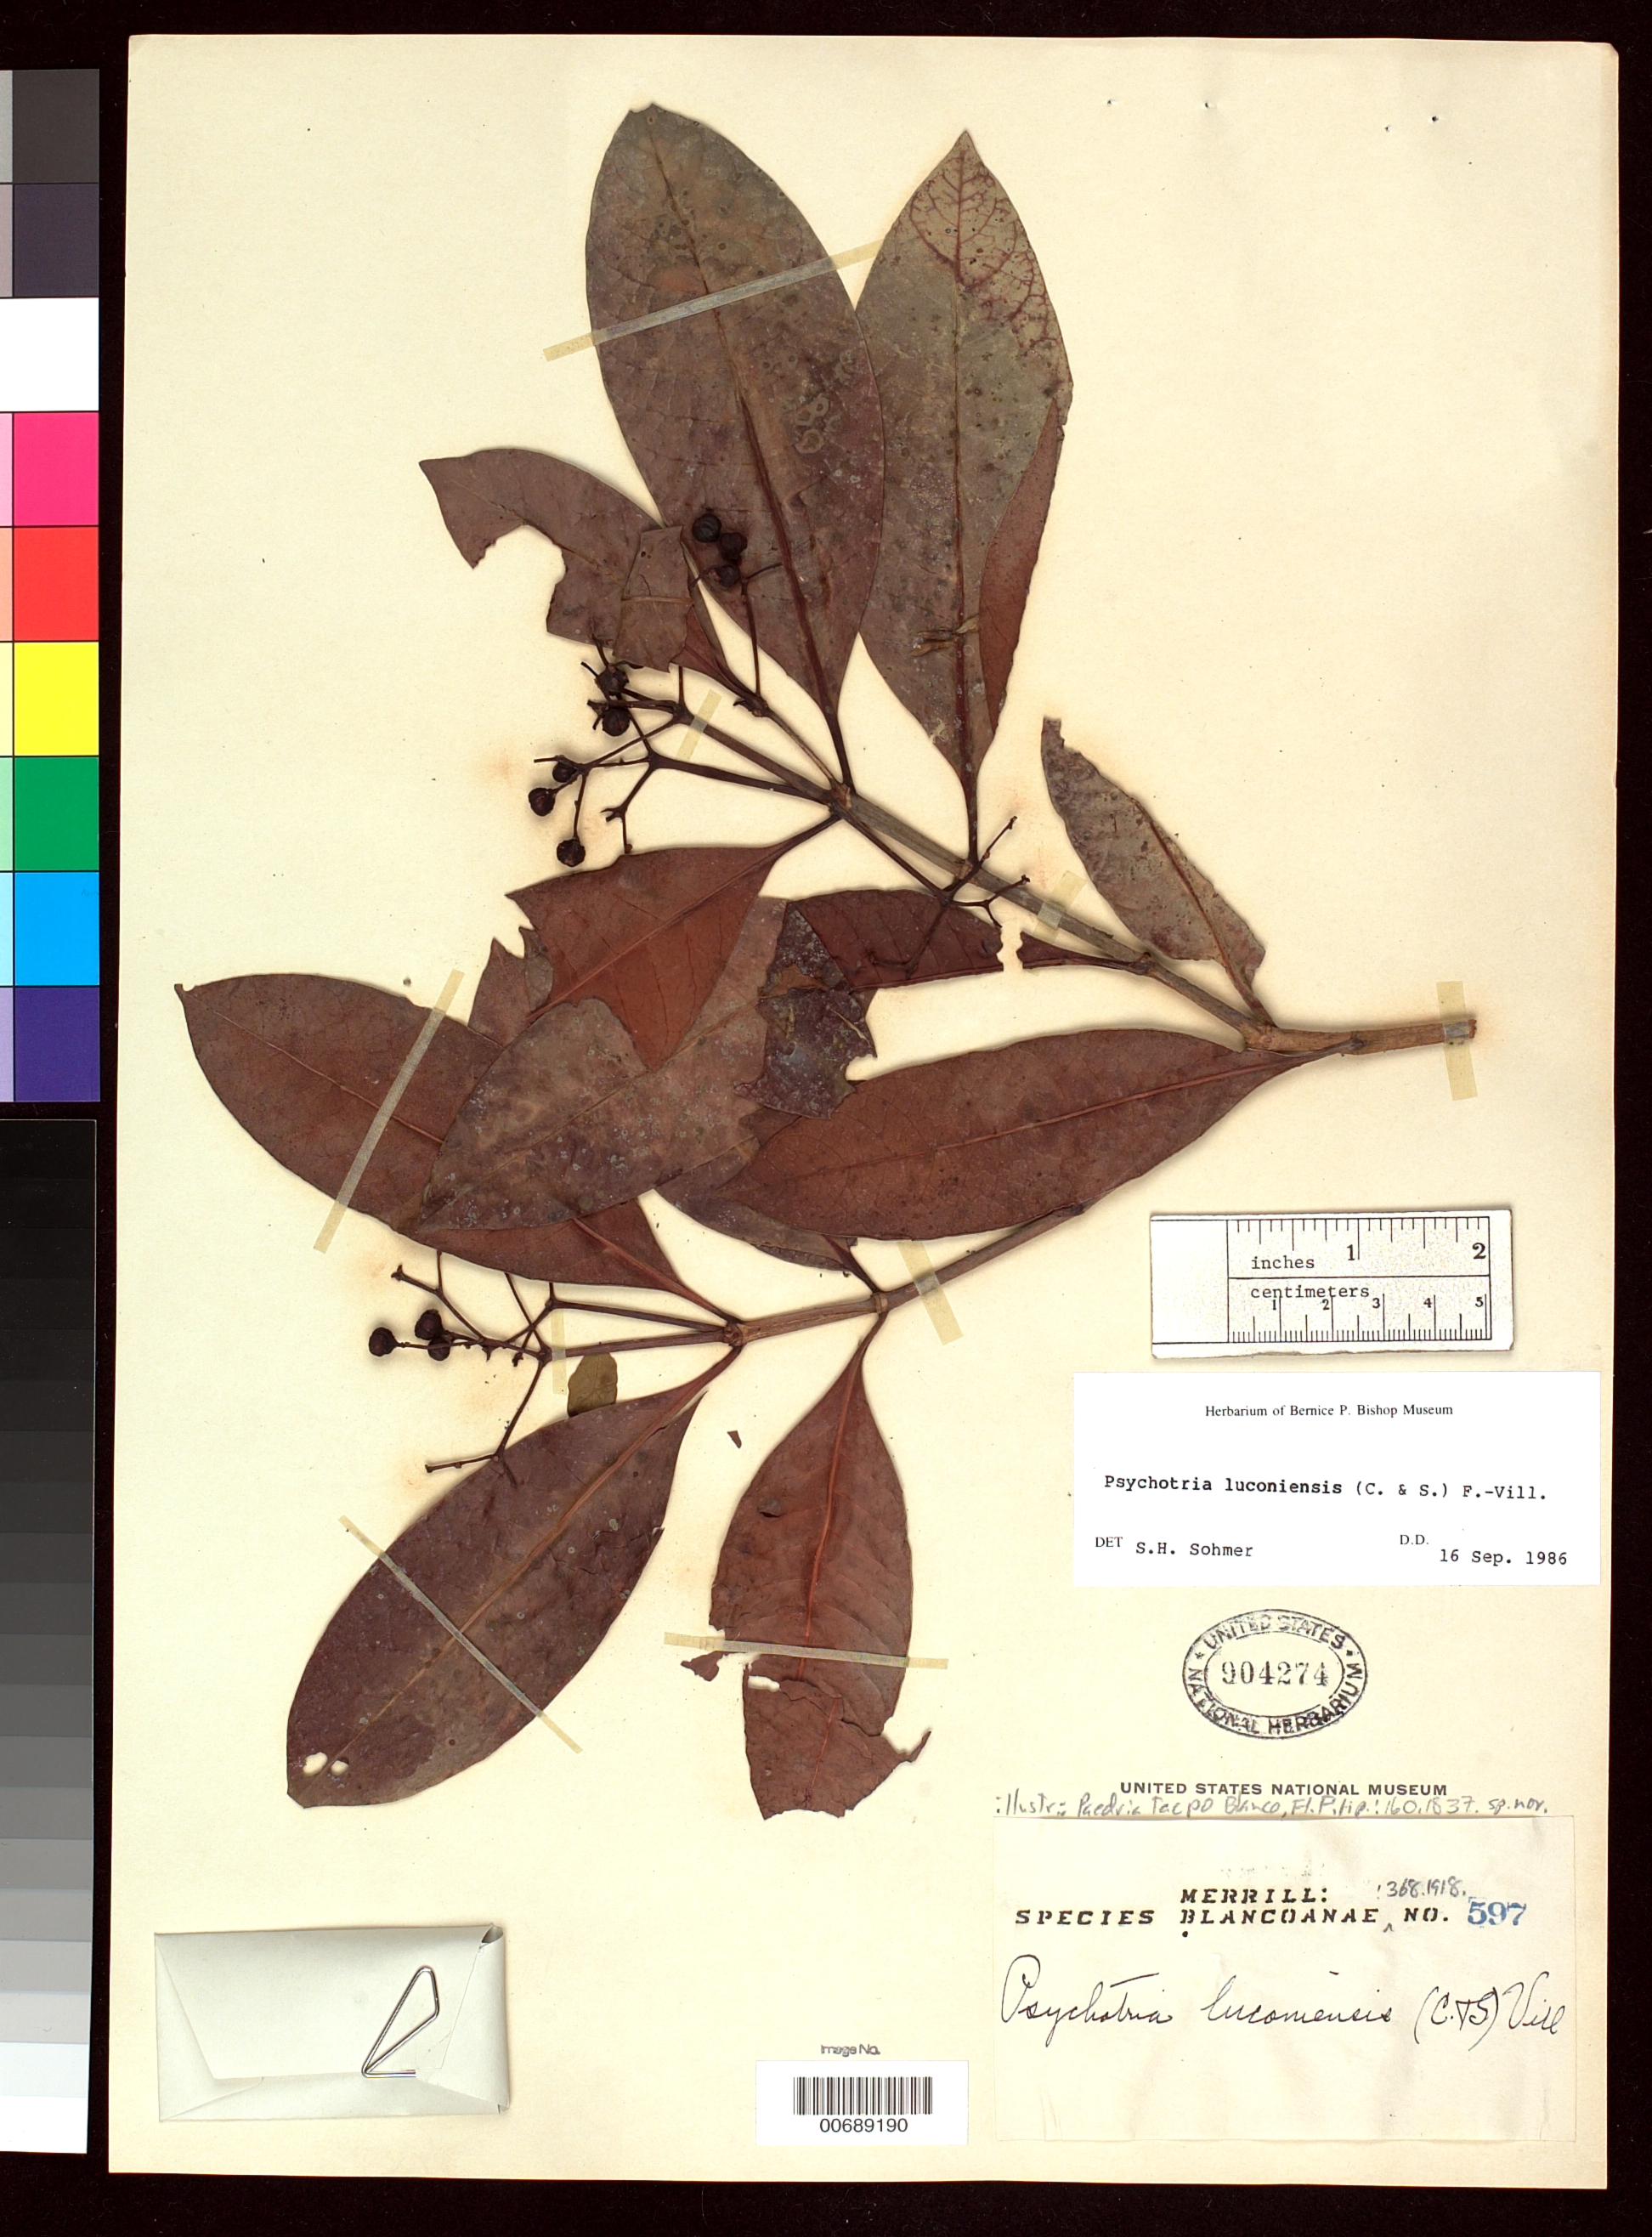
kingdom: Plantae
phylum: Tracheophyta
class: Magnoliopsida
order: Gentianales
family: Rubiaceae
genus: Psychotria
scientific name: Psychotria luzoniensis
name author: (Cham. & Schltdl.) Fern.-Vill.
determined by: Sohmer, S. H.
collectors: M. Ramos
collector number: Sp. Blancoan. 0597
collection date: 1914-10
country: Philippines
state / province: Calabarzon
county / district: Rizal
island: Luzon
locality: Antipolo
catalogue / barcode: US 904274